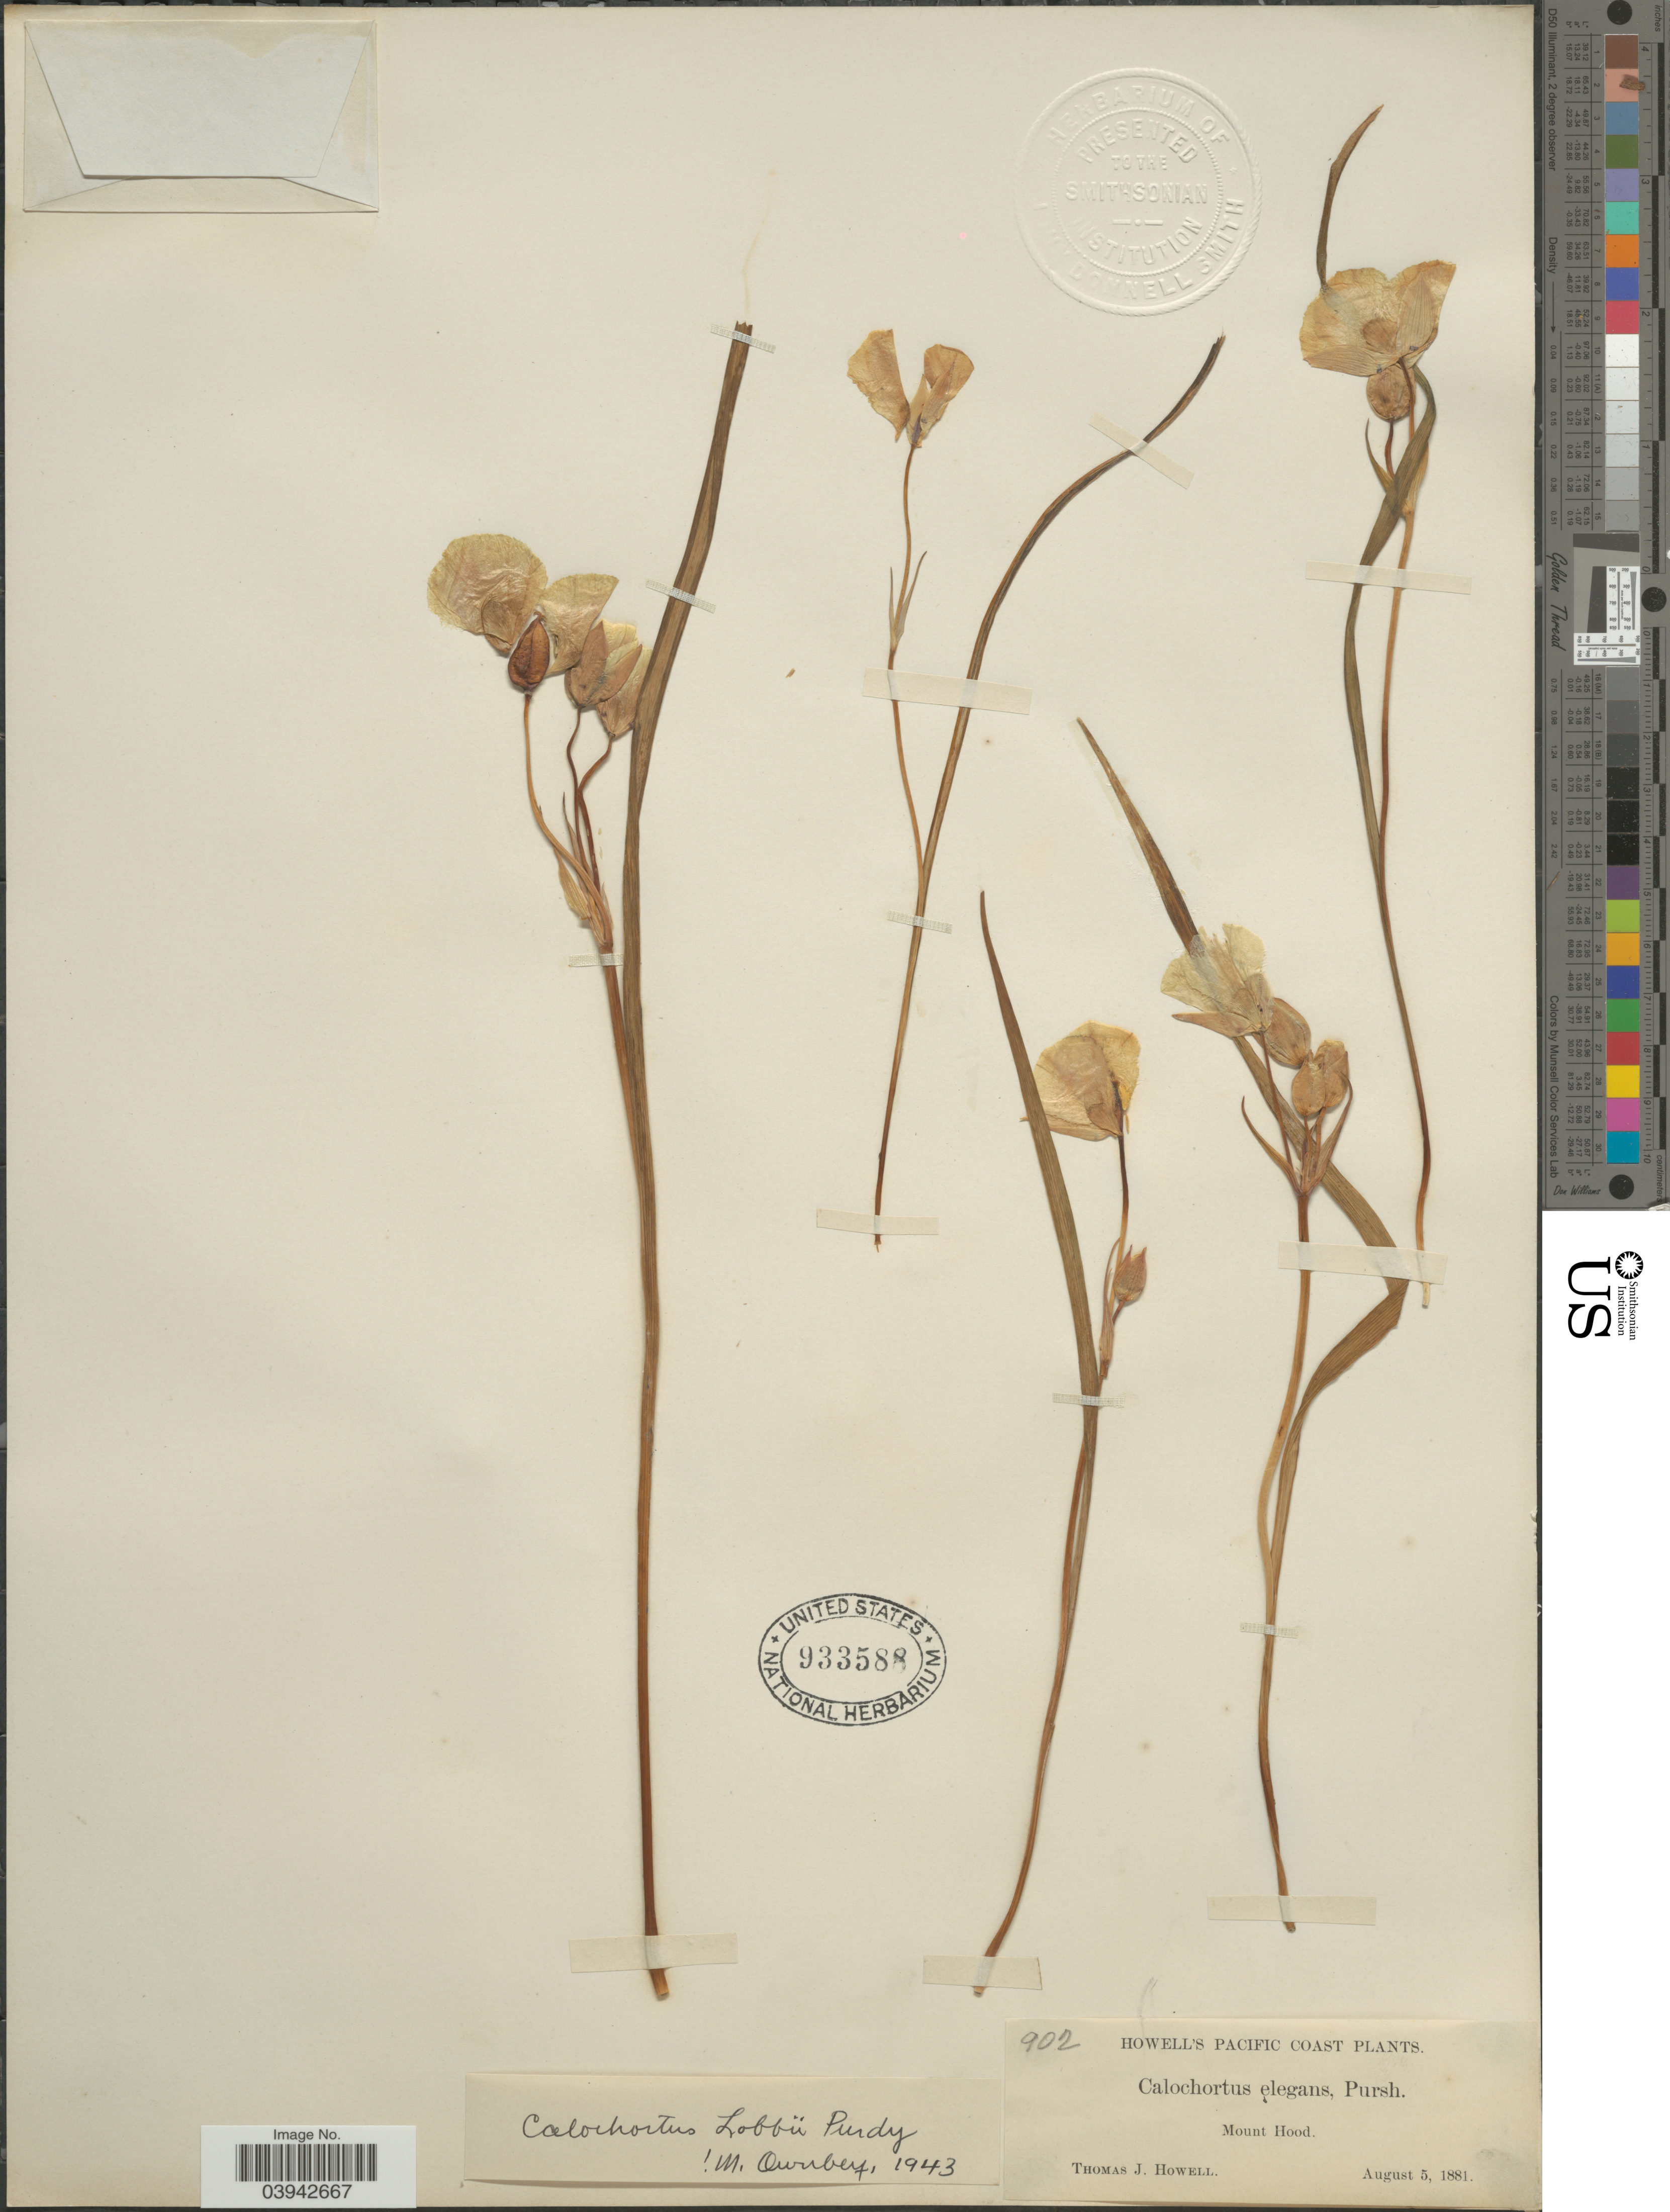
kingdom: Plantae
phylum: Tracheophyta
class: Liliopsida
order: Liliales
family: Liliaceae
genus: Calochortus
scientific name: Calochortus lobbii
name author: Purdy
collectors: T. J. Howell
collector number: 902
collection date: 1881-08-05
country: United States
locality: Pacific Coast. Mount Hood.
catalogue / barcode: US 933588